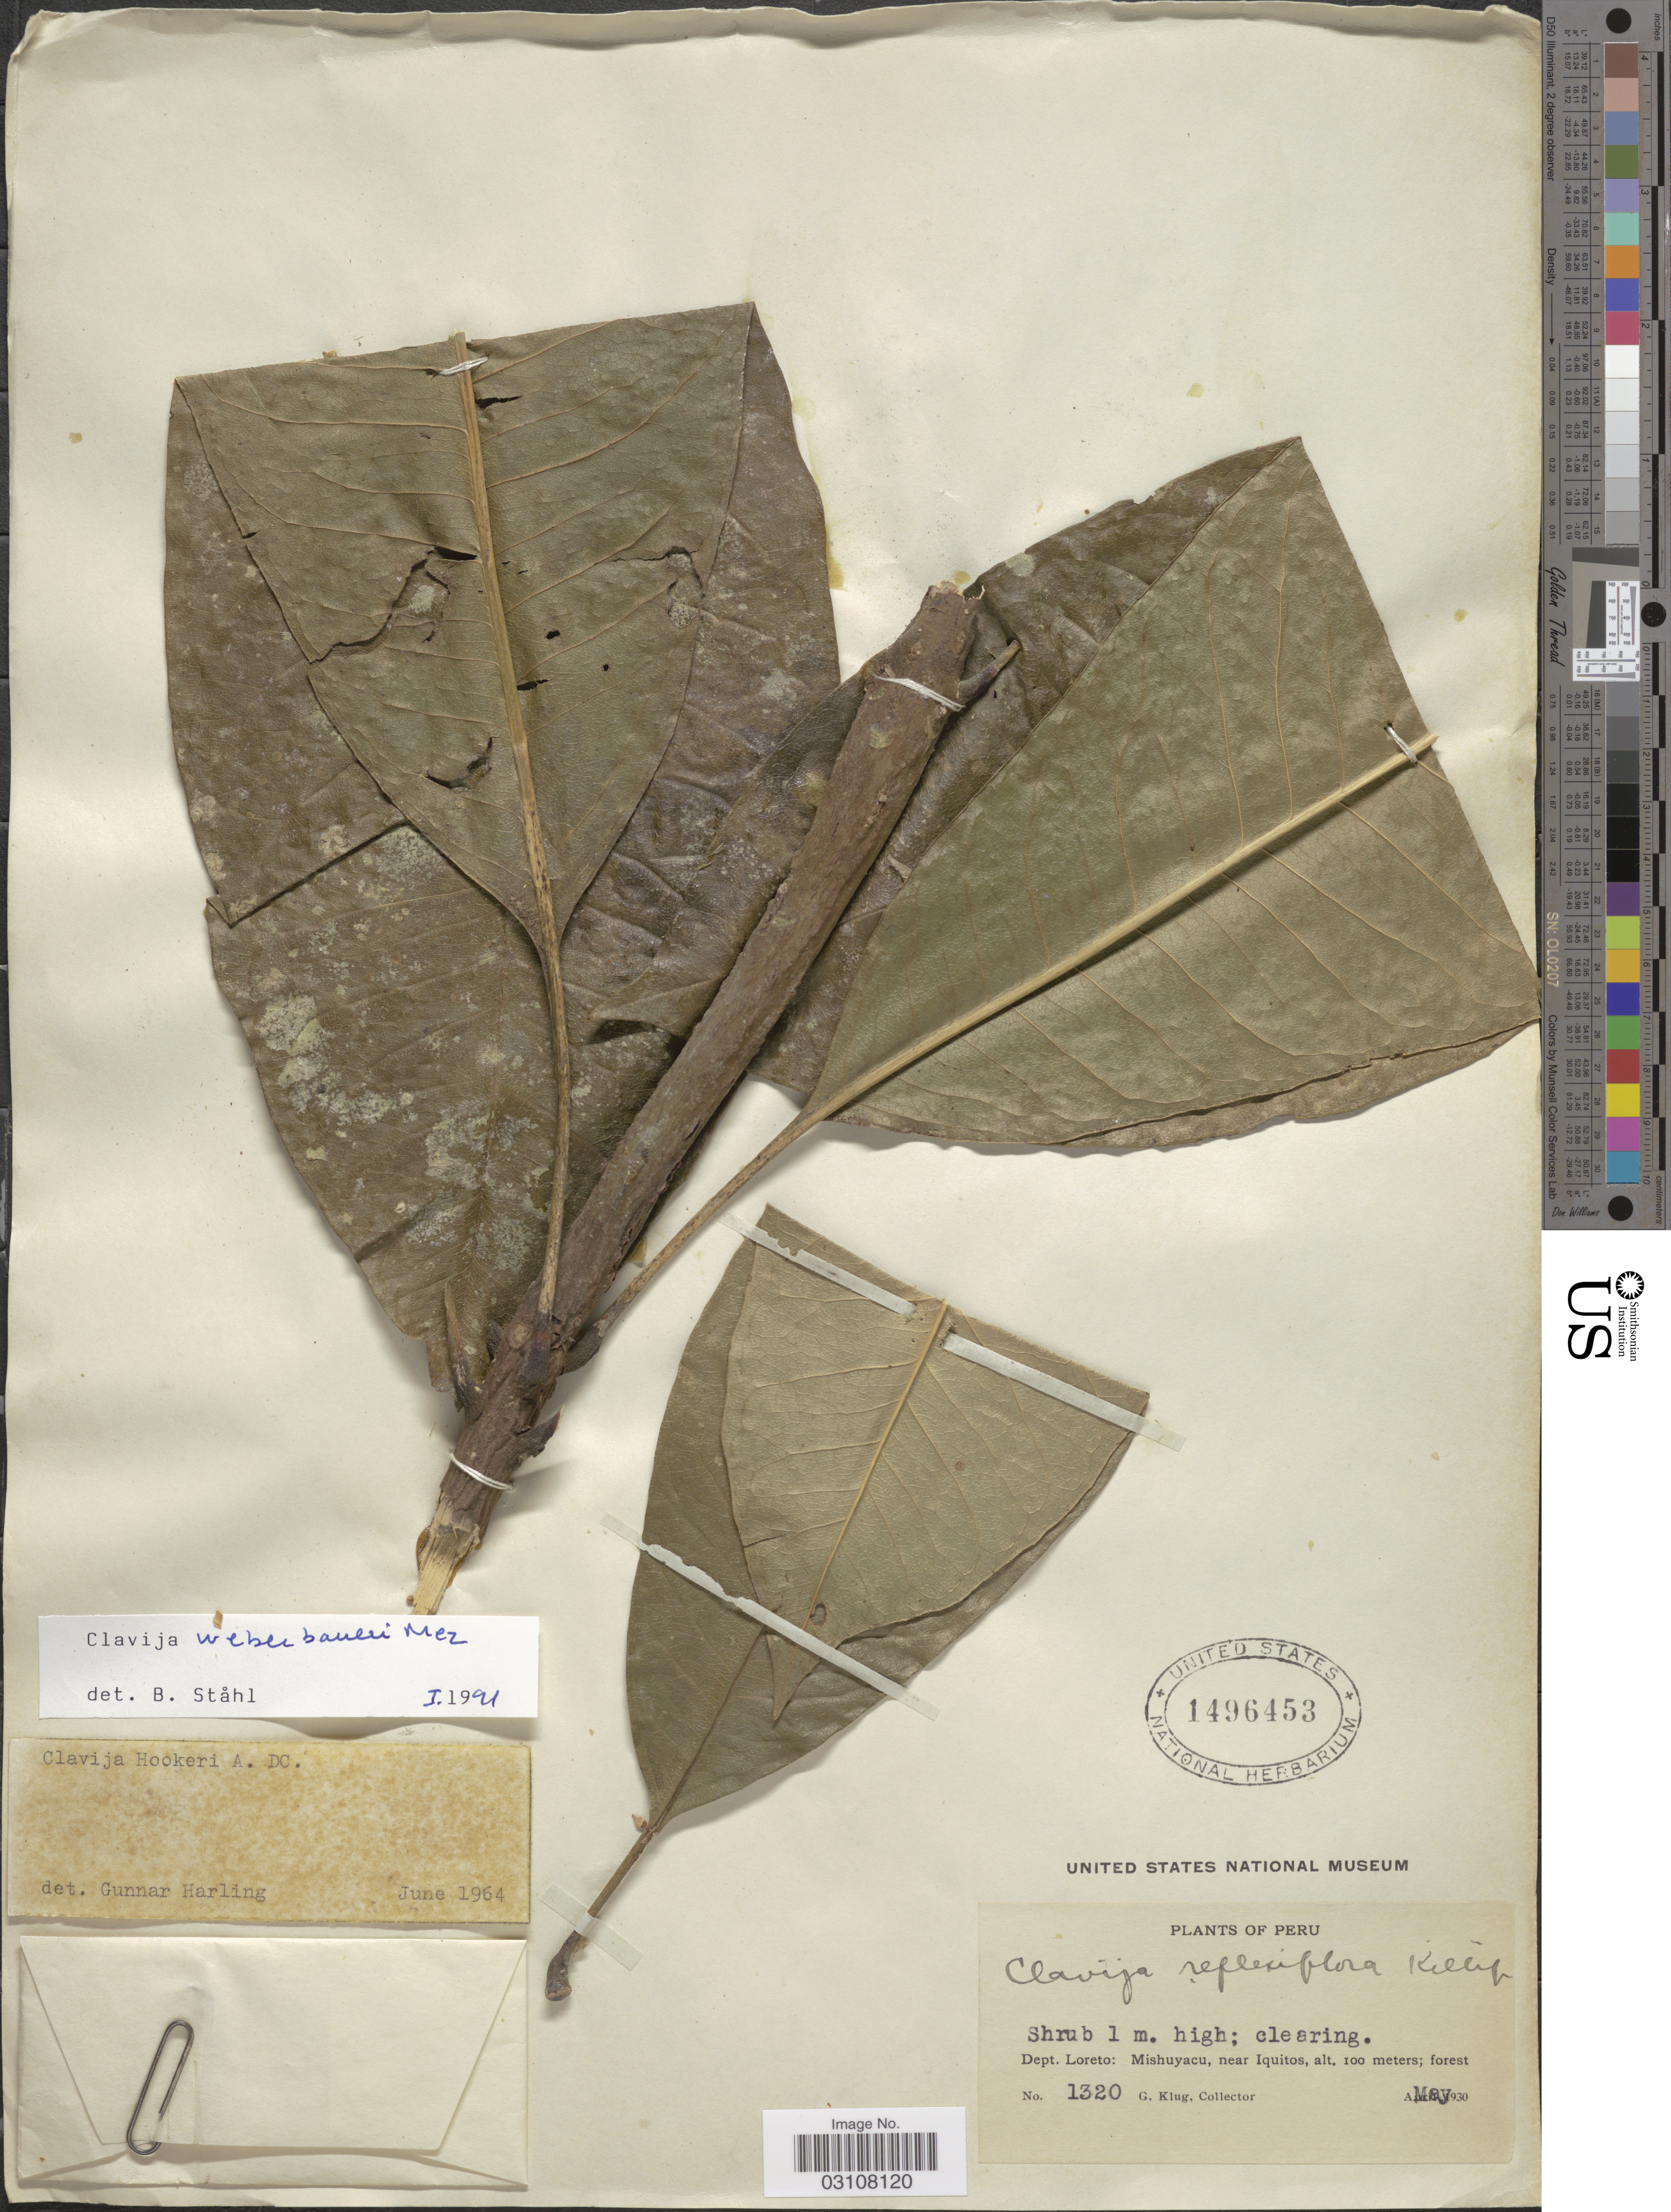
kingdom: Plantae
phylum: Tracheophyta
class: Magnoliopsida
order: Ericales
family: Primulaceae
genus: Clavija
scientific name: Clavija weberbaueri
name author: Mez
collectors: G. Klug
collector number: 1320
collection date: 1930-05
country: Peru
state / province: Loreto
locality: Dept. Loreto: Mishuyacu, near Iquitos.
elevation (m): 100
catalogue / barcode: US 1496453